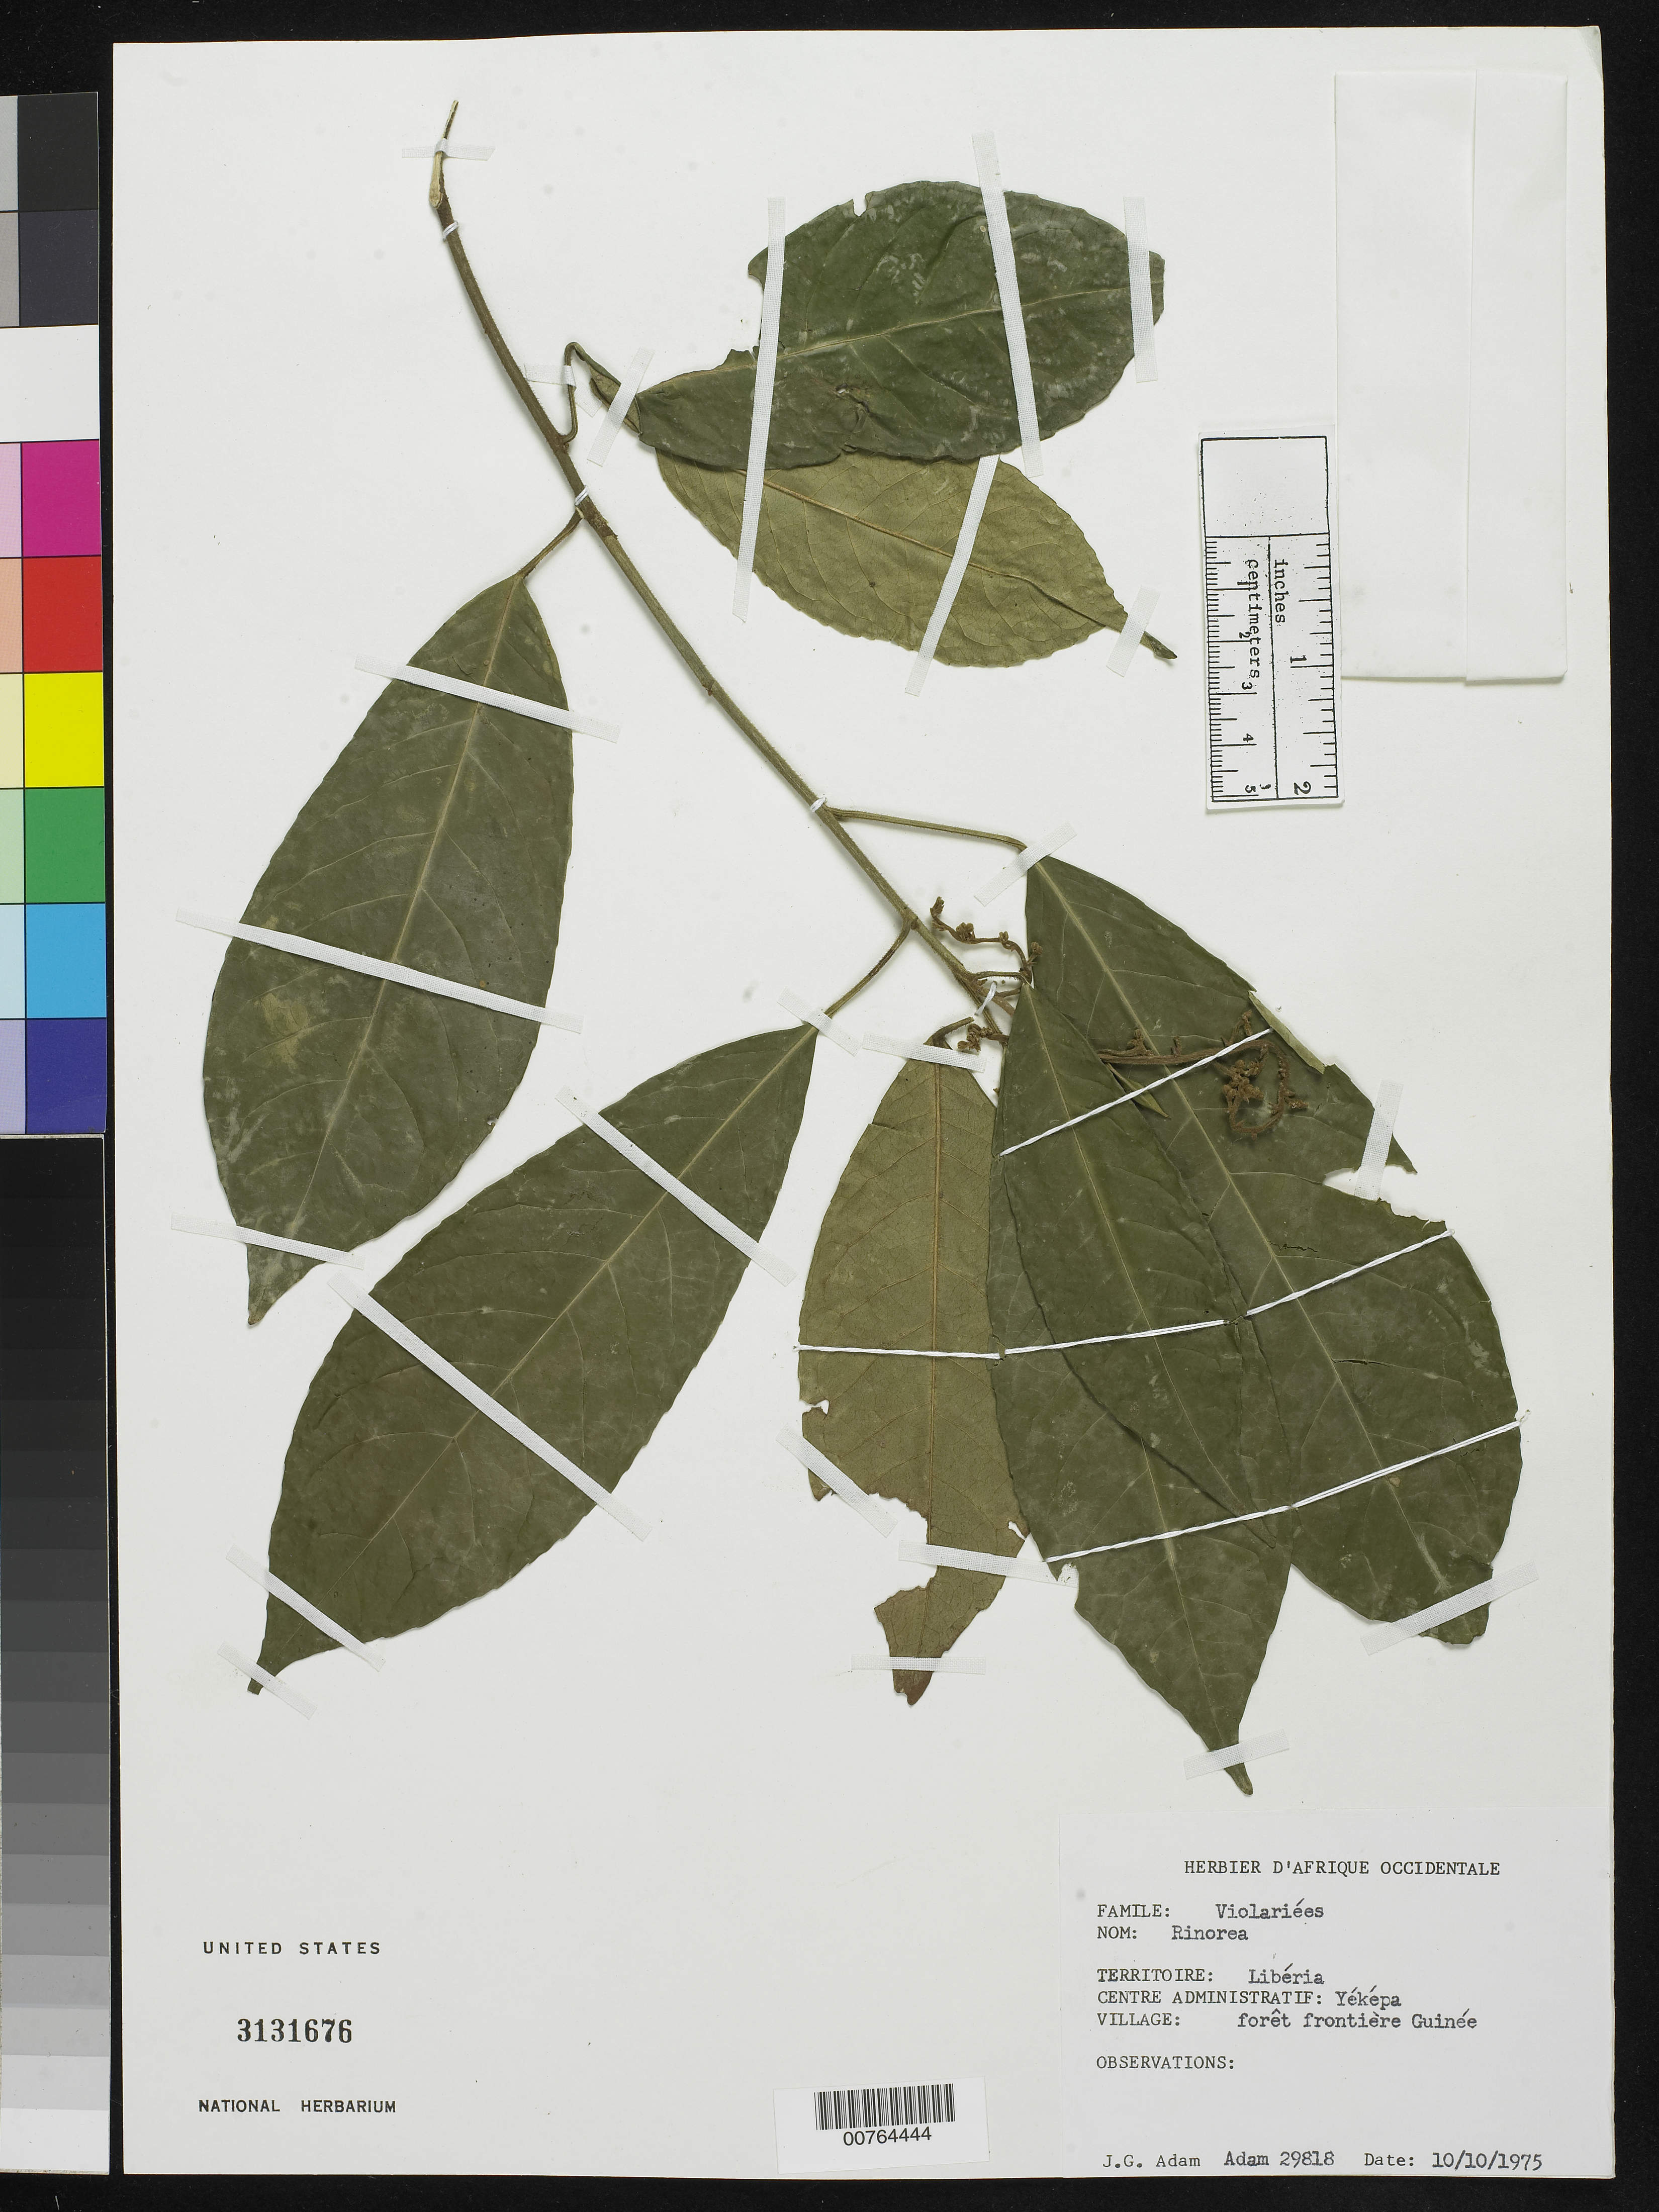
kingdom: Plantae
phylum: Tracheophyta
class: Magnoliopsida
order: Malpighiales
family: Violaceae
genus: Rinorea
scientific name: Rinorea sp.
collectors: J. Adam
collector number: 29818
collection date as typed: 10 Oct 1975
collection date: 1975-10-10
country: Liberia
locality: Yekepa; frontière Guinea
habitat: Forest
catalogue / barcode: US 3131676